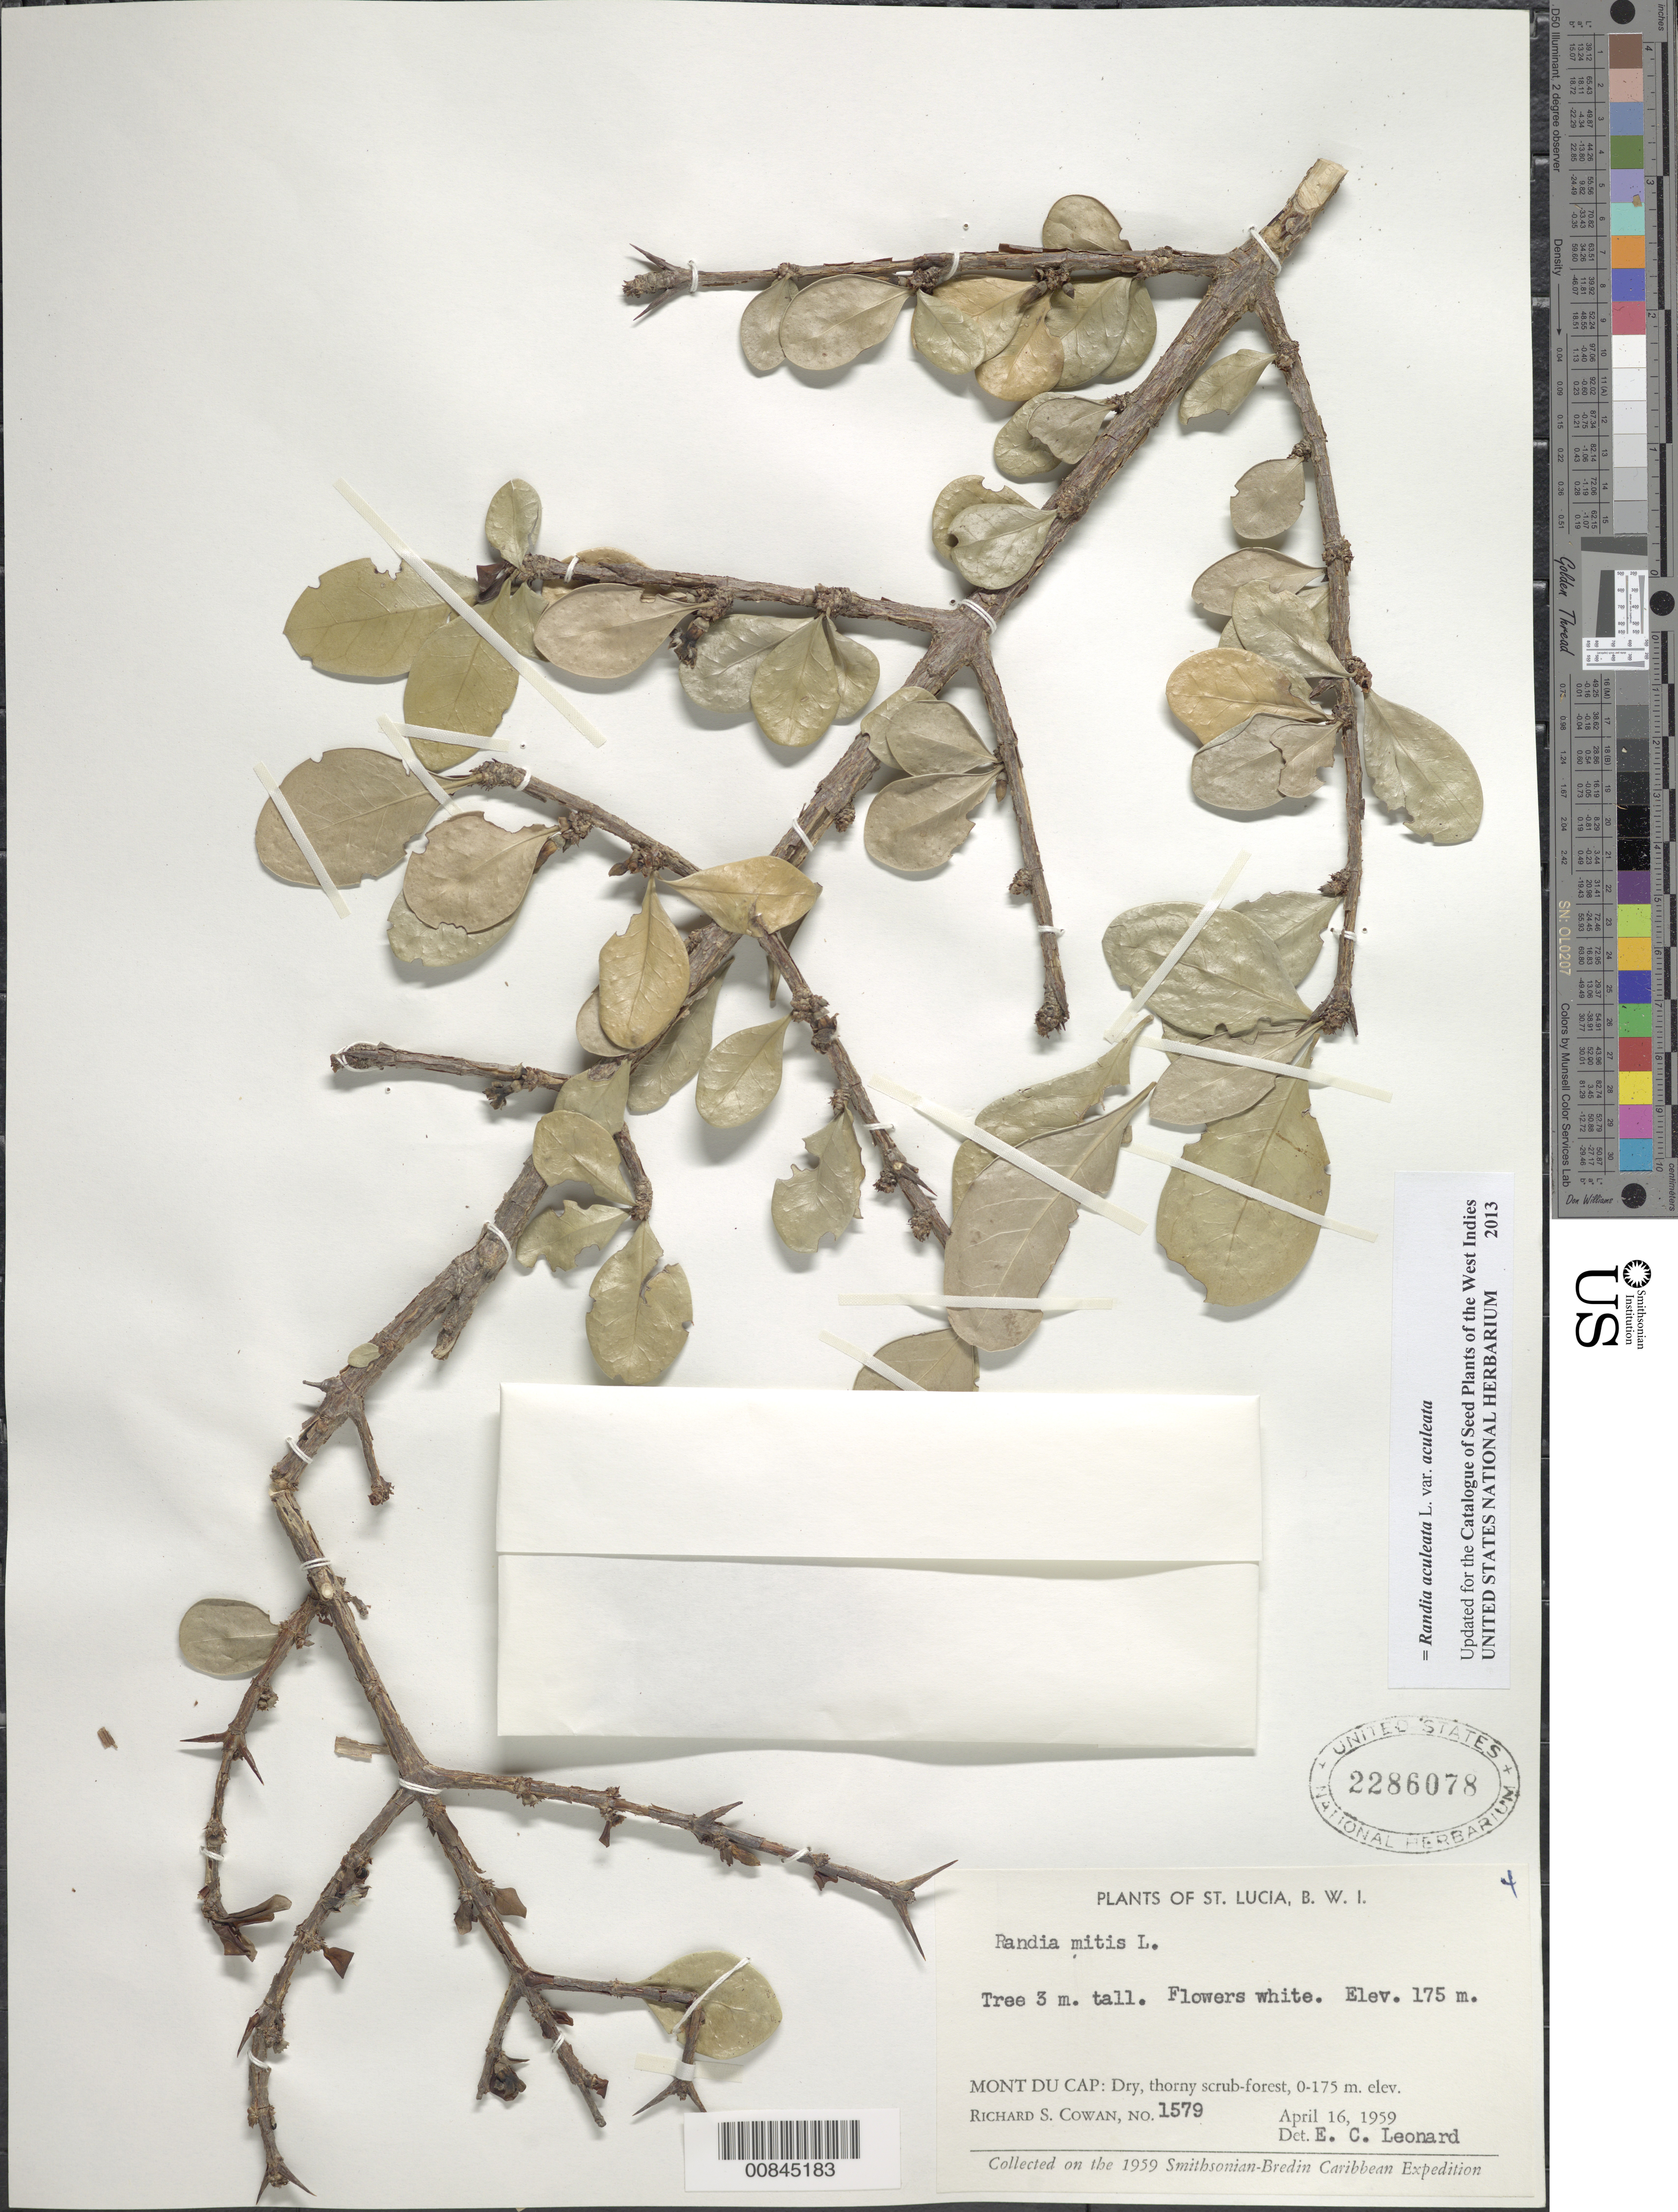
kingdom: Plantae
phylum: Tracheophyta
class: Magnoliopsida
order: Gentianales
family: Rubiaceae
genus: Randia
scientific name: Randia aculeata var. aculeata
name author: L.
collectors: R. S. Cowan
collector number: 1579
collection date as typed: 16 Apr 1959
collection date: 1959-04-16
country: St. Lucia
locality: Mont du Cap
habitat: Dry, thorny scrub-forest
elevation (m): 0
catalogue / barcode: US 2286078